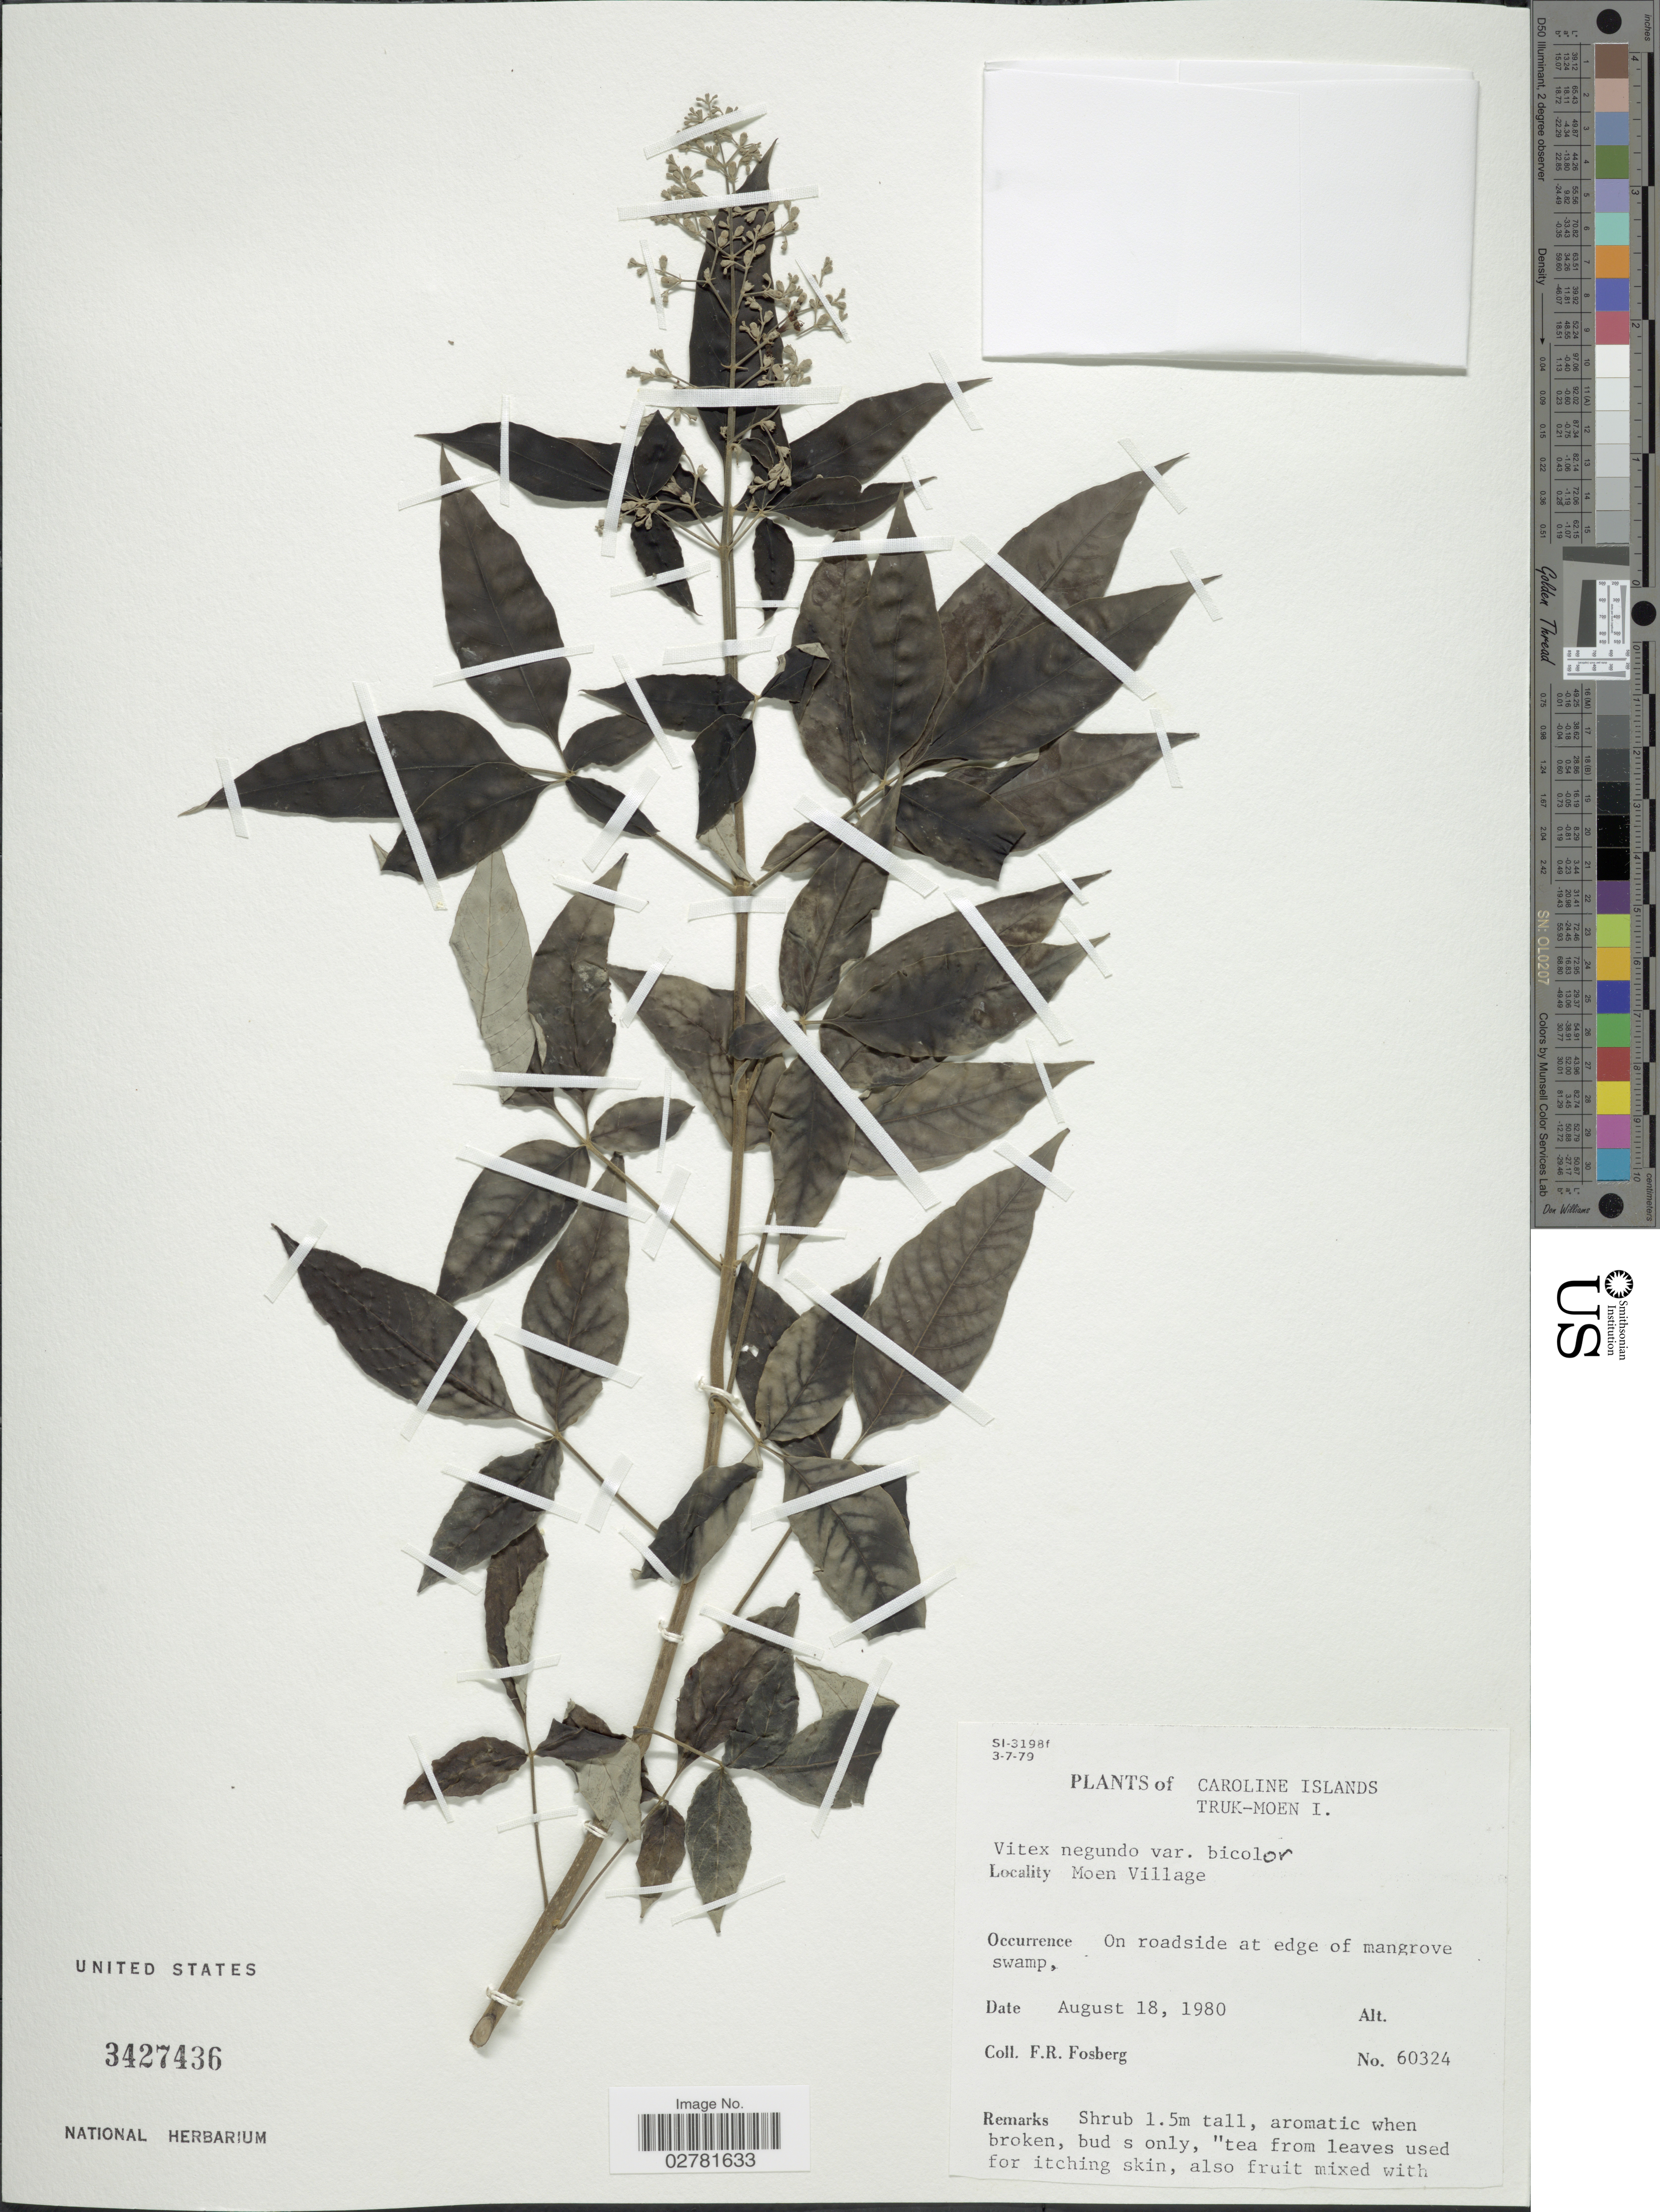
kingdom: Plantae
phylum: Tracheophyta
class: Magnoliopsida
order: Lamiales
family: Lamiaceae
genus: Vitex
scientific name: Vitex negundo var. bicolor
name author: (Willd.) H.J. Lam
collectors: F. R. Fosberg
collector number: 60324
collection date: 1980-08-18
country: Micronesia, Federated States of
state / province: Truk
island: Moen [Wono]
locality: Caroline Islands. Truk-Moen I. Moen Village.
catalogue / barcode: US 3427436